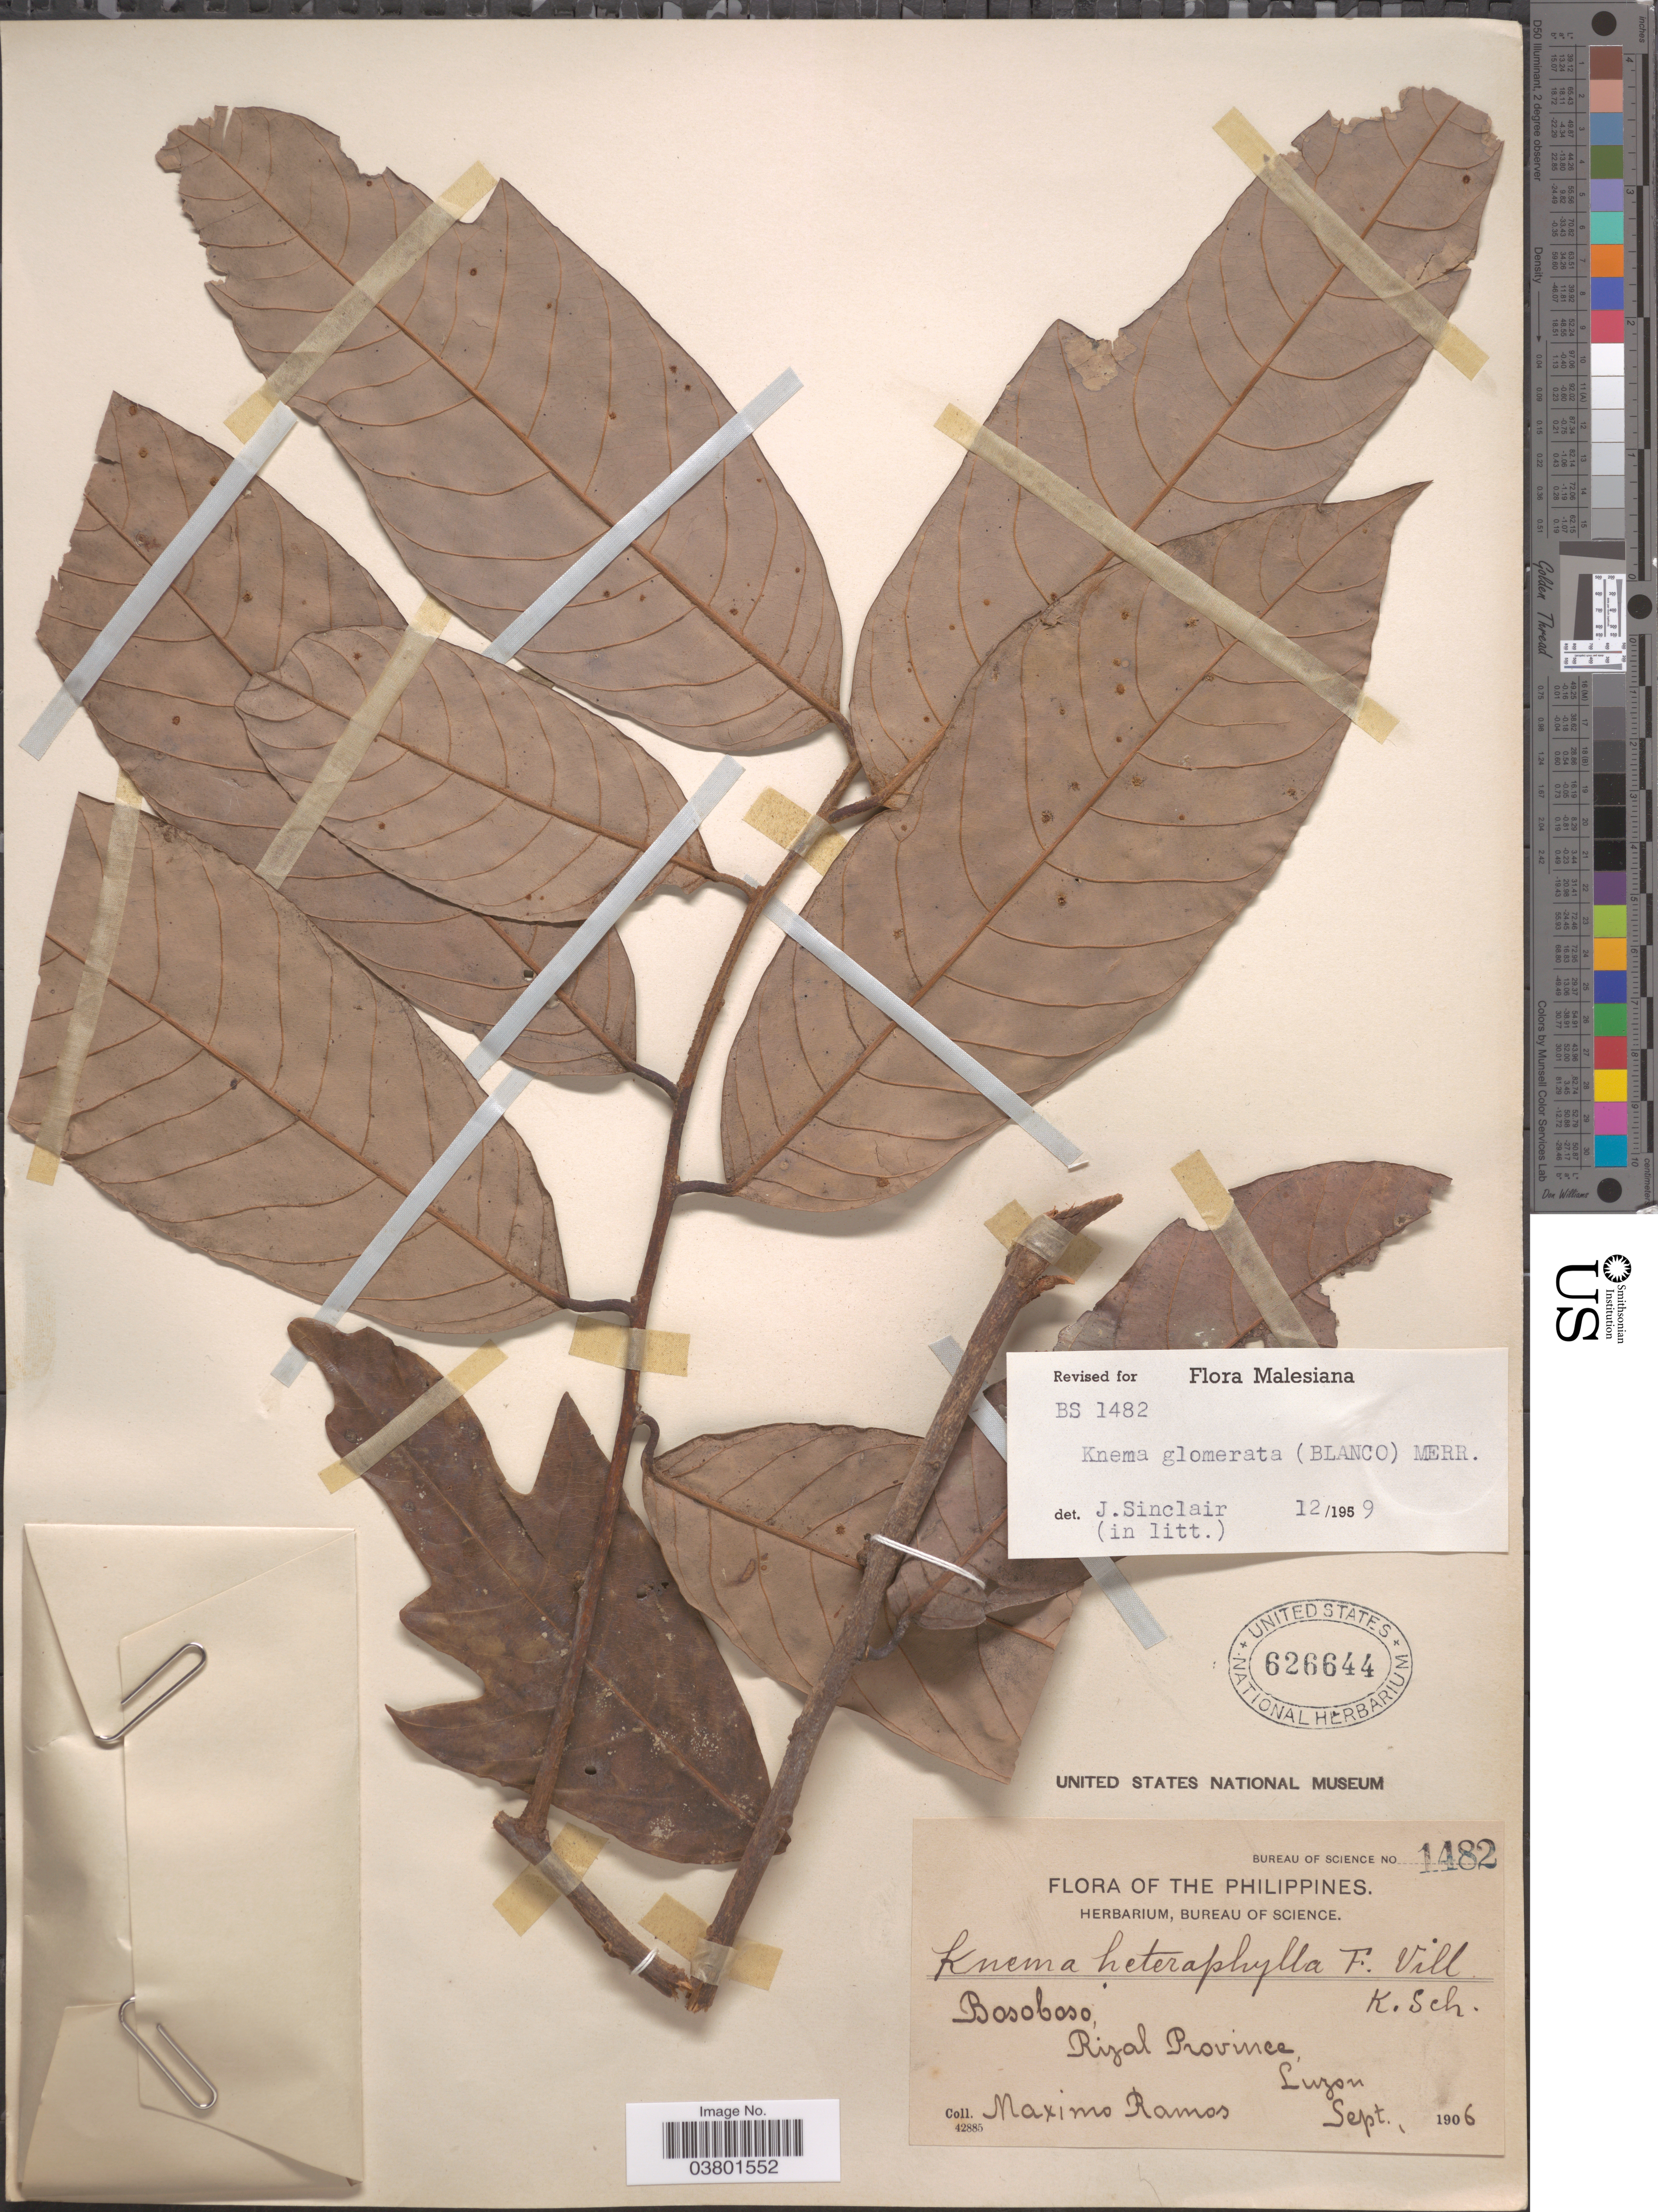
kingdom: Plantae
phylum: Tracheophyta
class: Magnoliopsida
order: Magnoliales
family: Myristicaceae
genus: Knema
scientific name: Knema glomerata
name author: (Blanco) Merr.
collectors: M. Ramos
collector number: Bureau of Science 1482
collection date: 1906-09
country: Philippines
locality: Bosoboso, Rizal Province, Luzon.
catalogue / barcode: US 626644